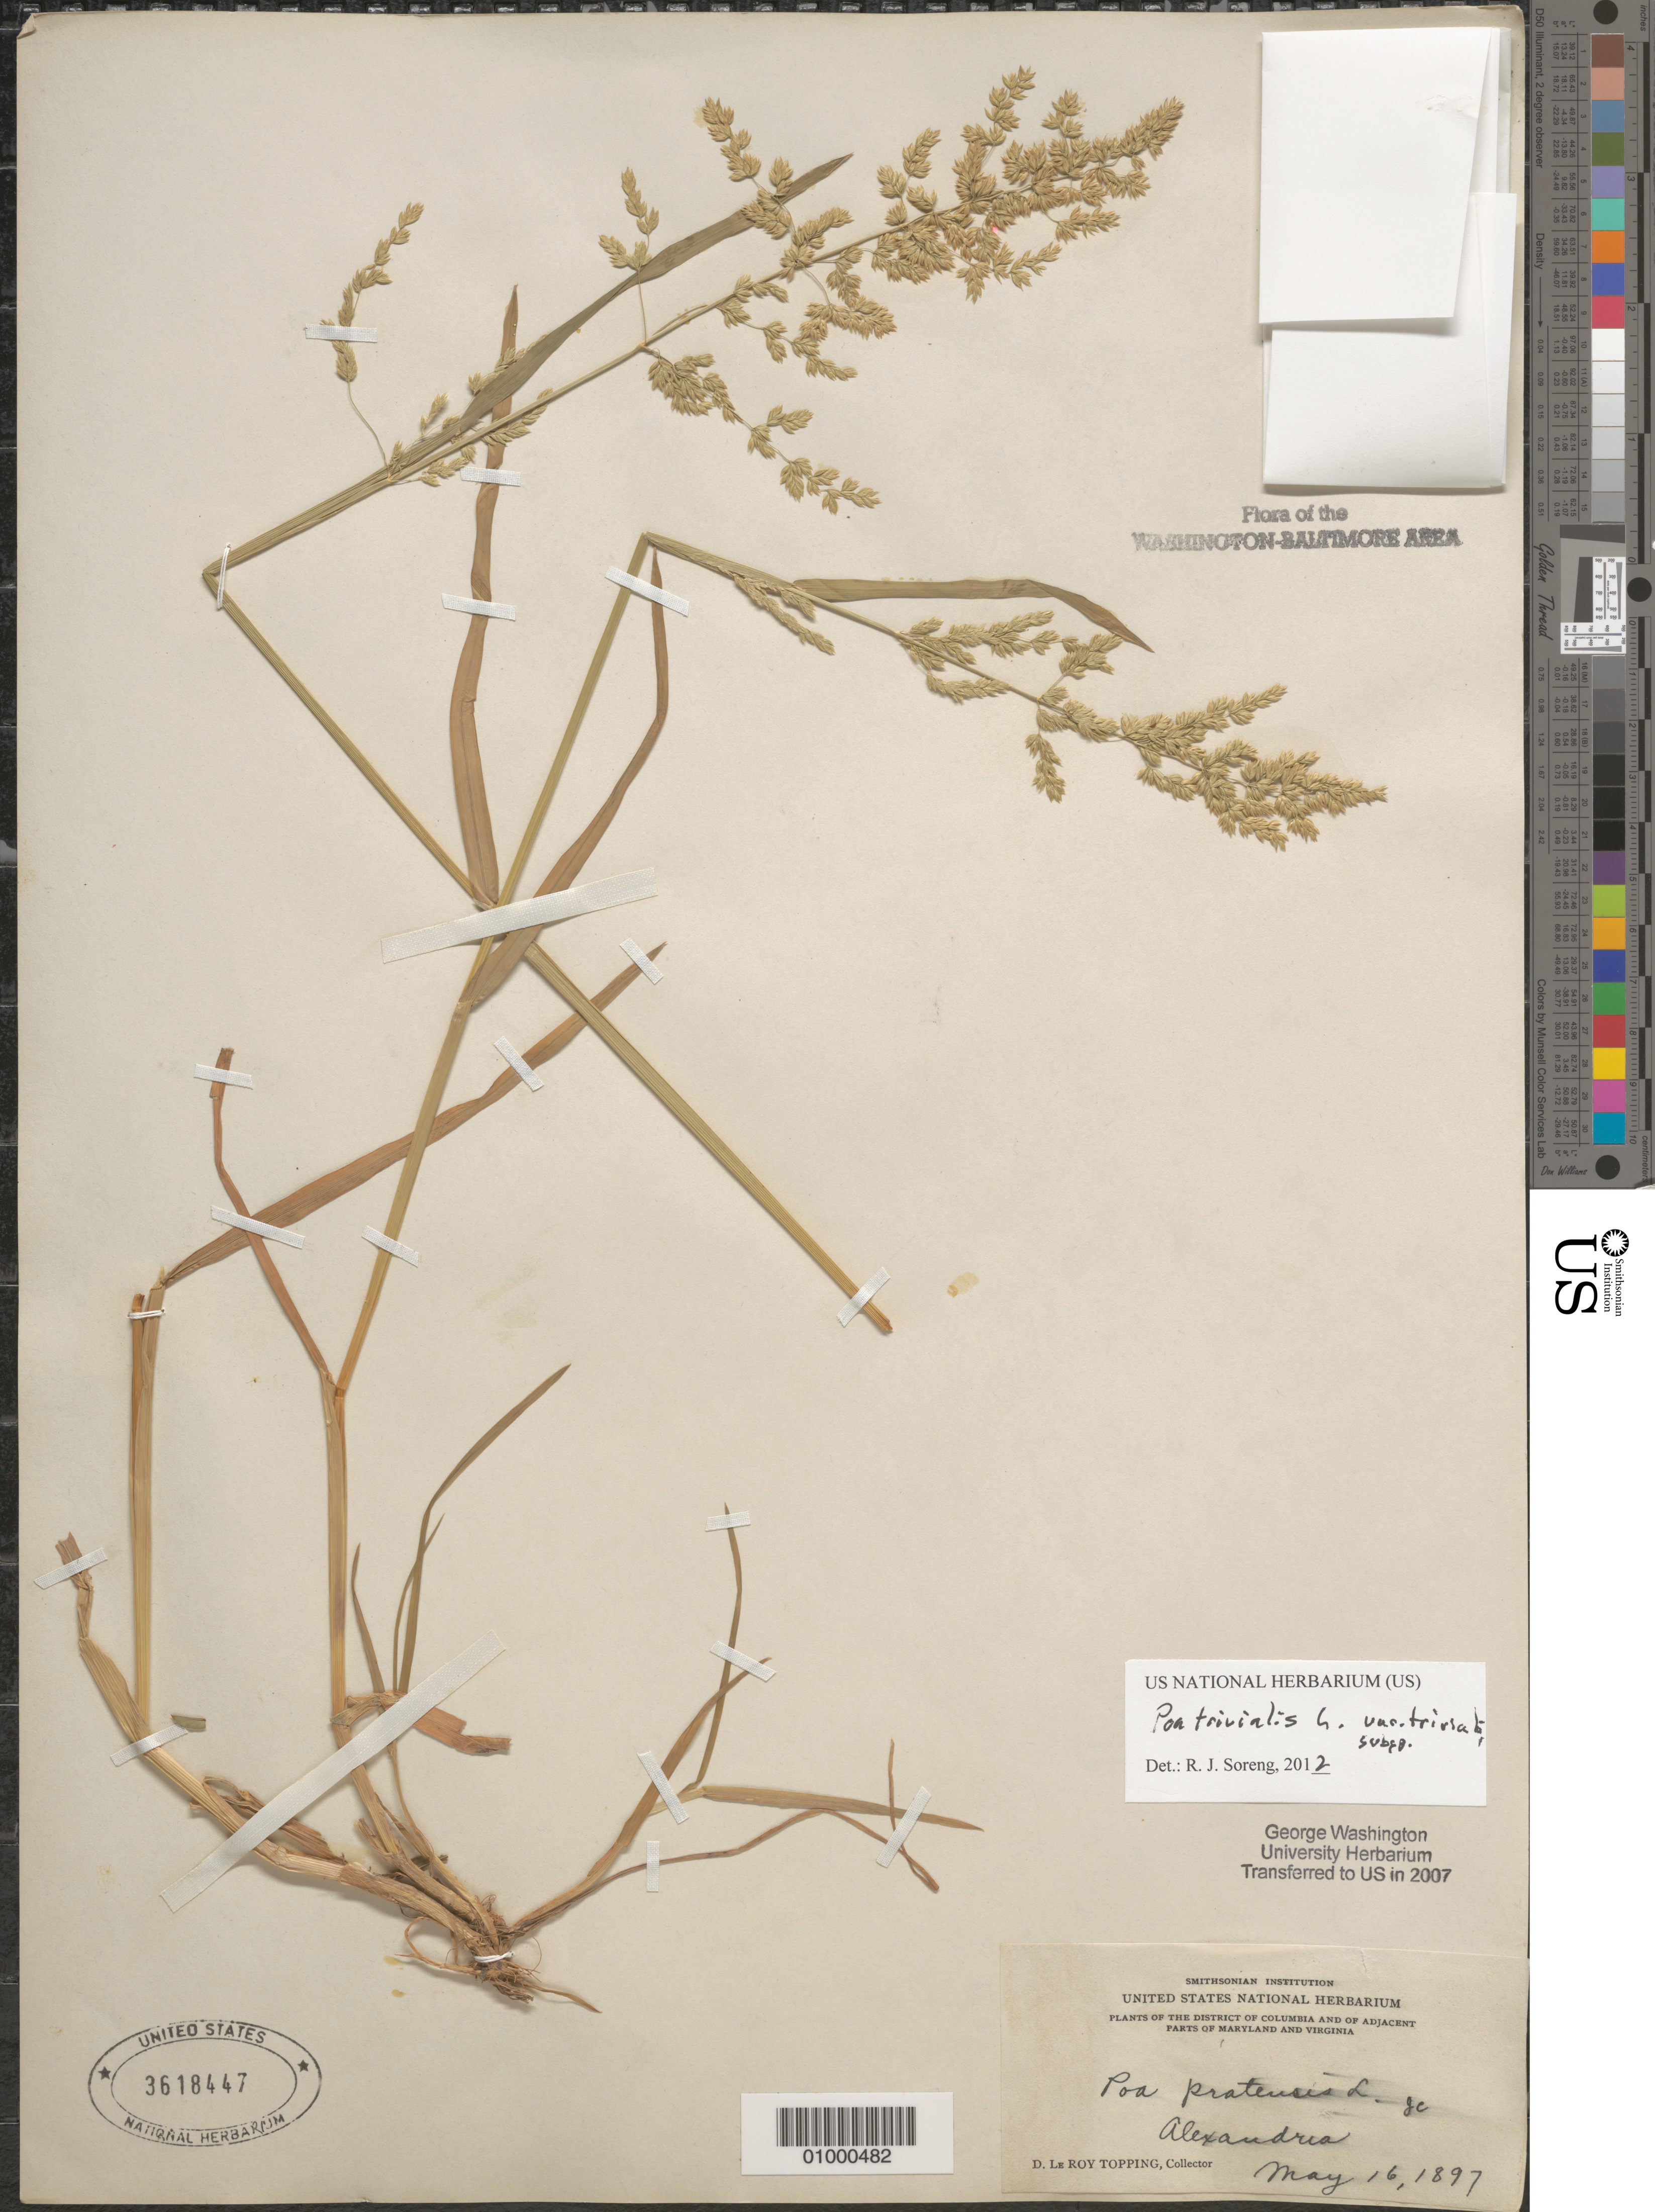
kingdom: Plantae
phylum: Tracheophyta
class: Liliopsida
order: Poales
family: Poaceae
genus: Poa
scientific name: Poa trivialis L. subsp. trivialis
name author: L.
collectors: D. L. Topping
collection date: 1897-05-16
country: United States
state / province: Virginia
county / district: City of Alexandria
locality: Alexandria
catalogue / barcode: US 3618447